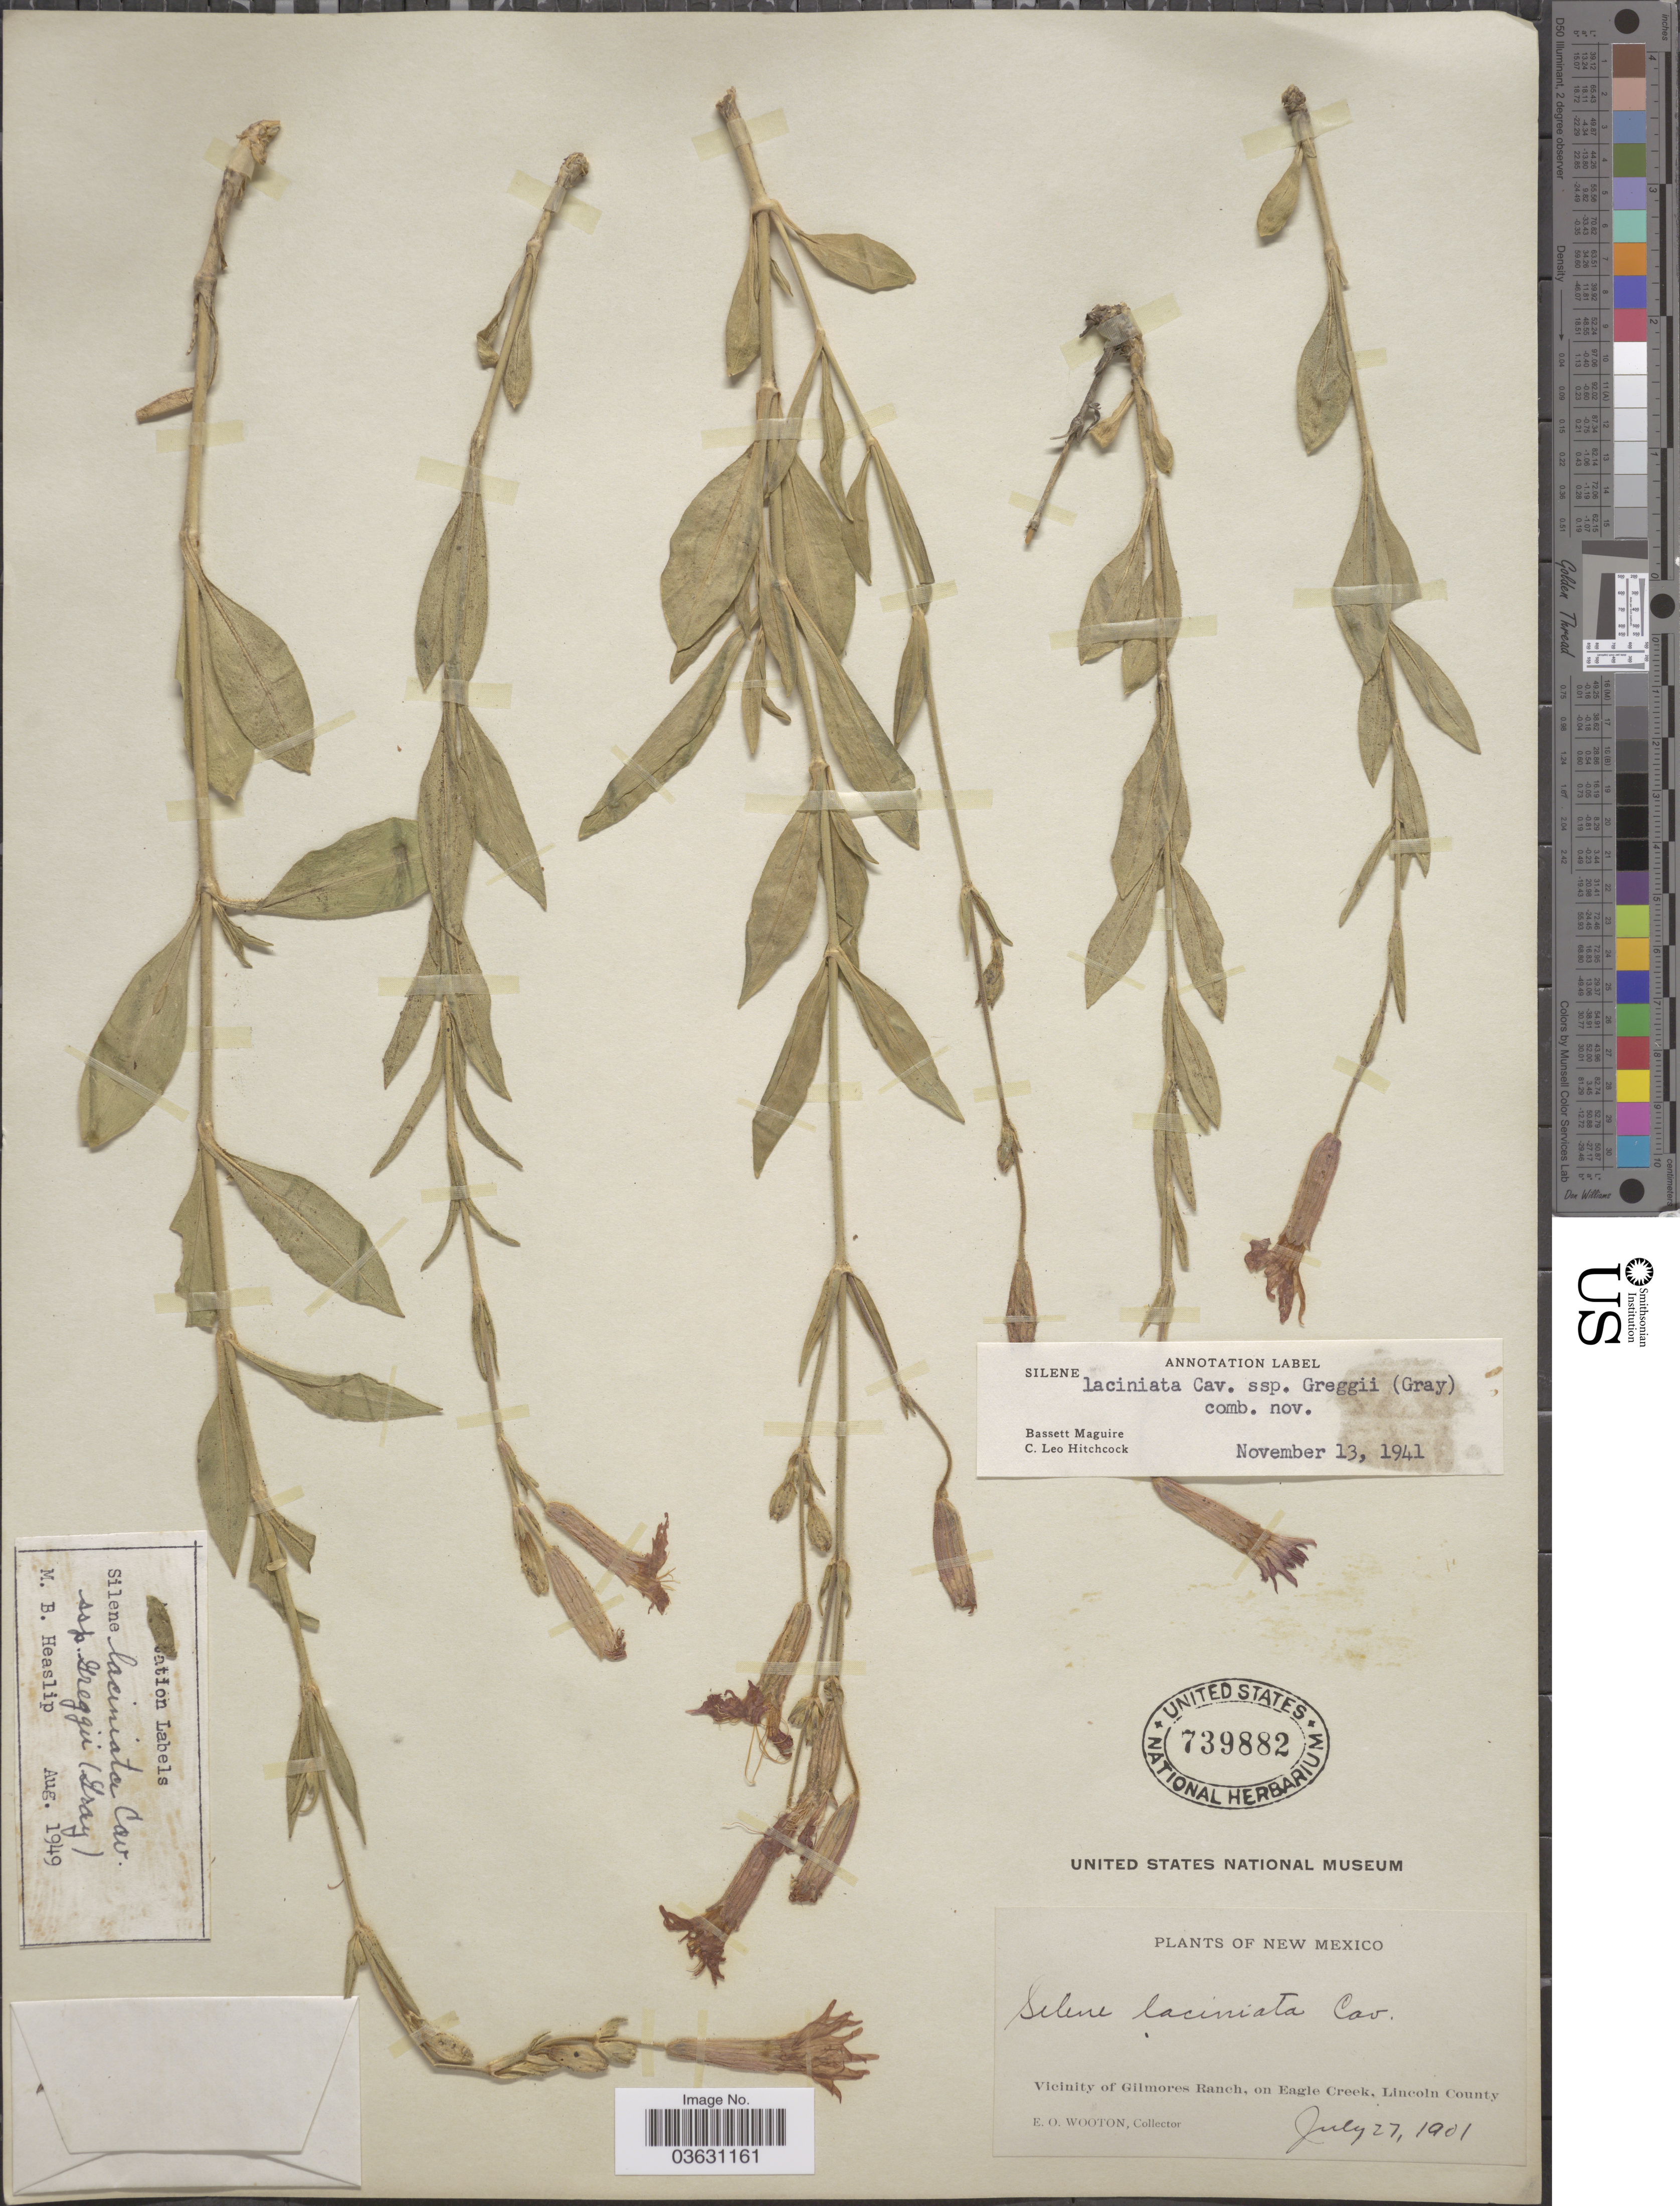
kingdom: Plantae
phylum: Tracheophyta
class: Magnoliopsida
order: Caryophyllales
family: Caryophyllaceae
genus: Silene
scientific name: Silene laciniata subsp. greggii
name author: (A. Gray) C.L. Hitchc. & Maguire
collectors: E. O. Wooton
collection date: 1901-07-27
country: United States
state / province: New Mexico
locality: Vicinity of Gilmores Ranch, on Eagle Creek, Lincoln County.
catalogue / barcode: US 739882